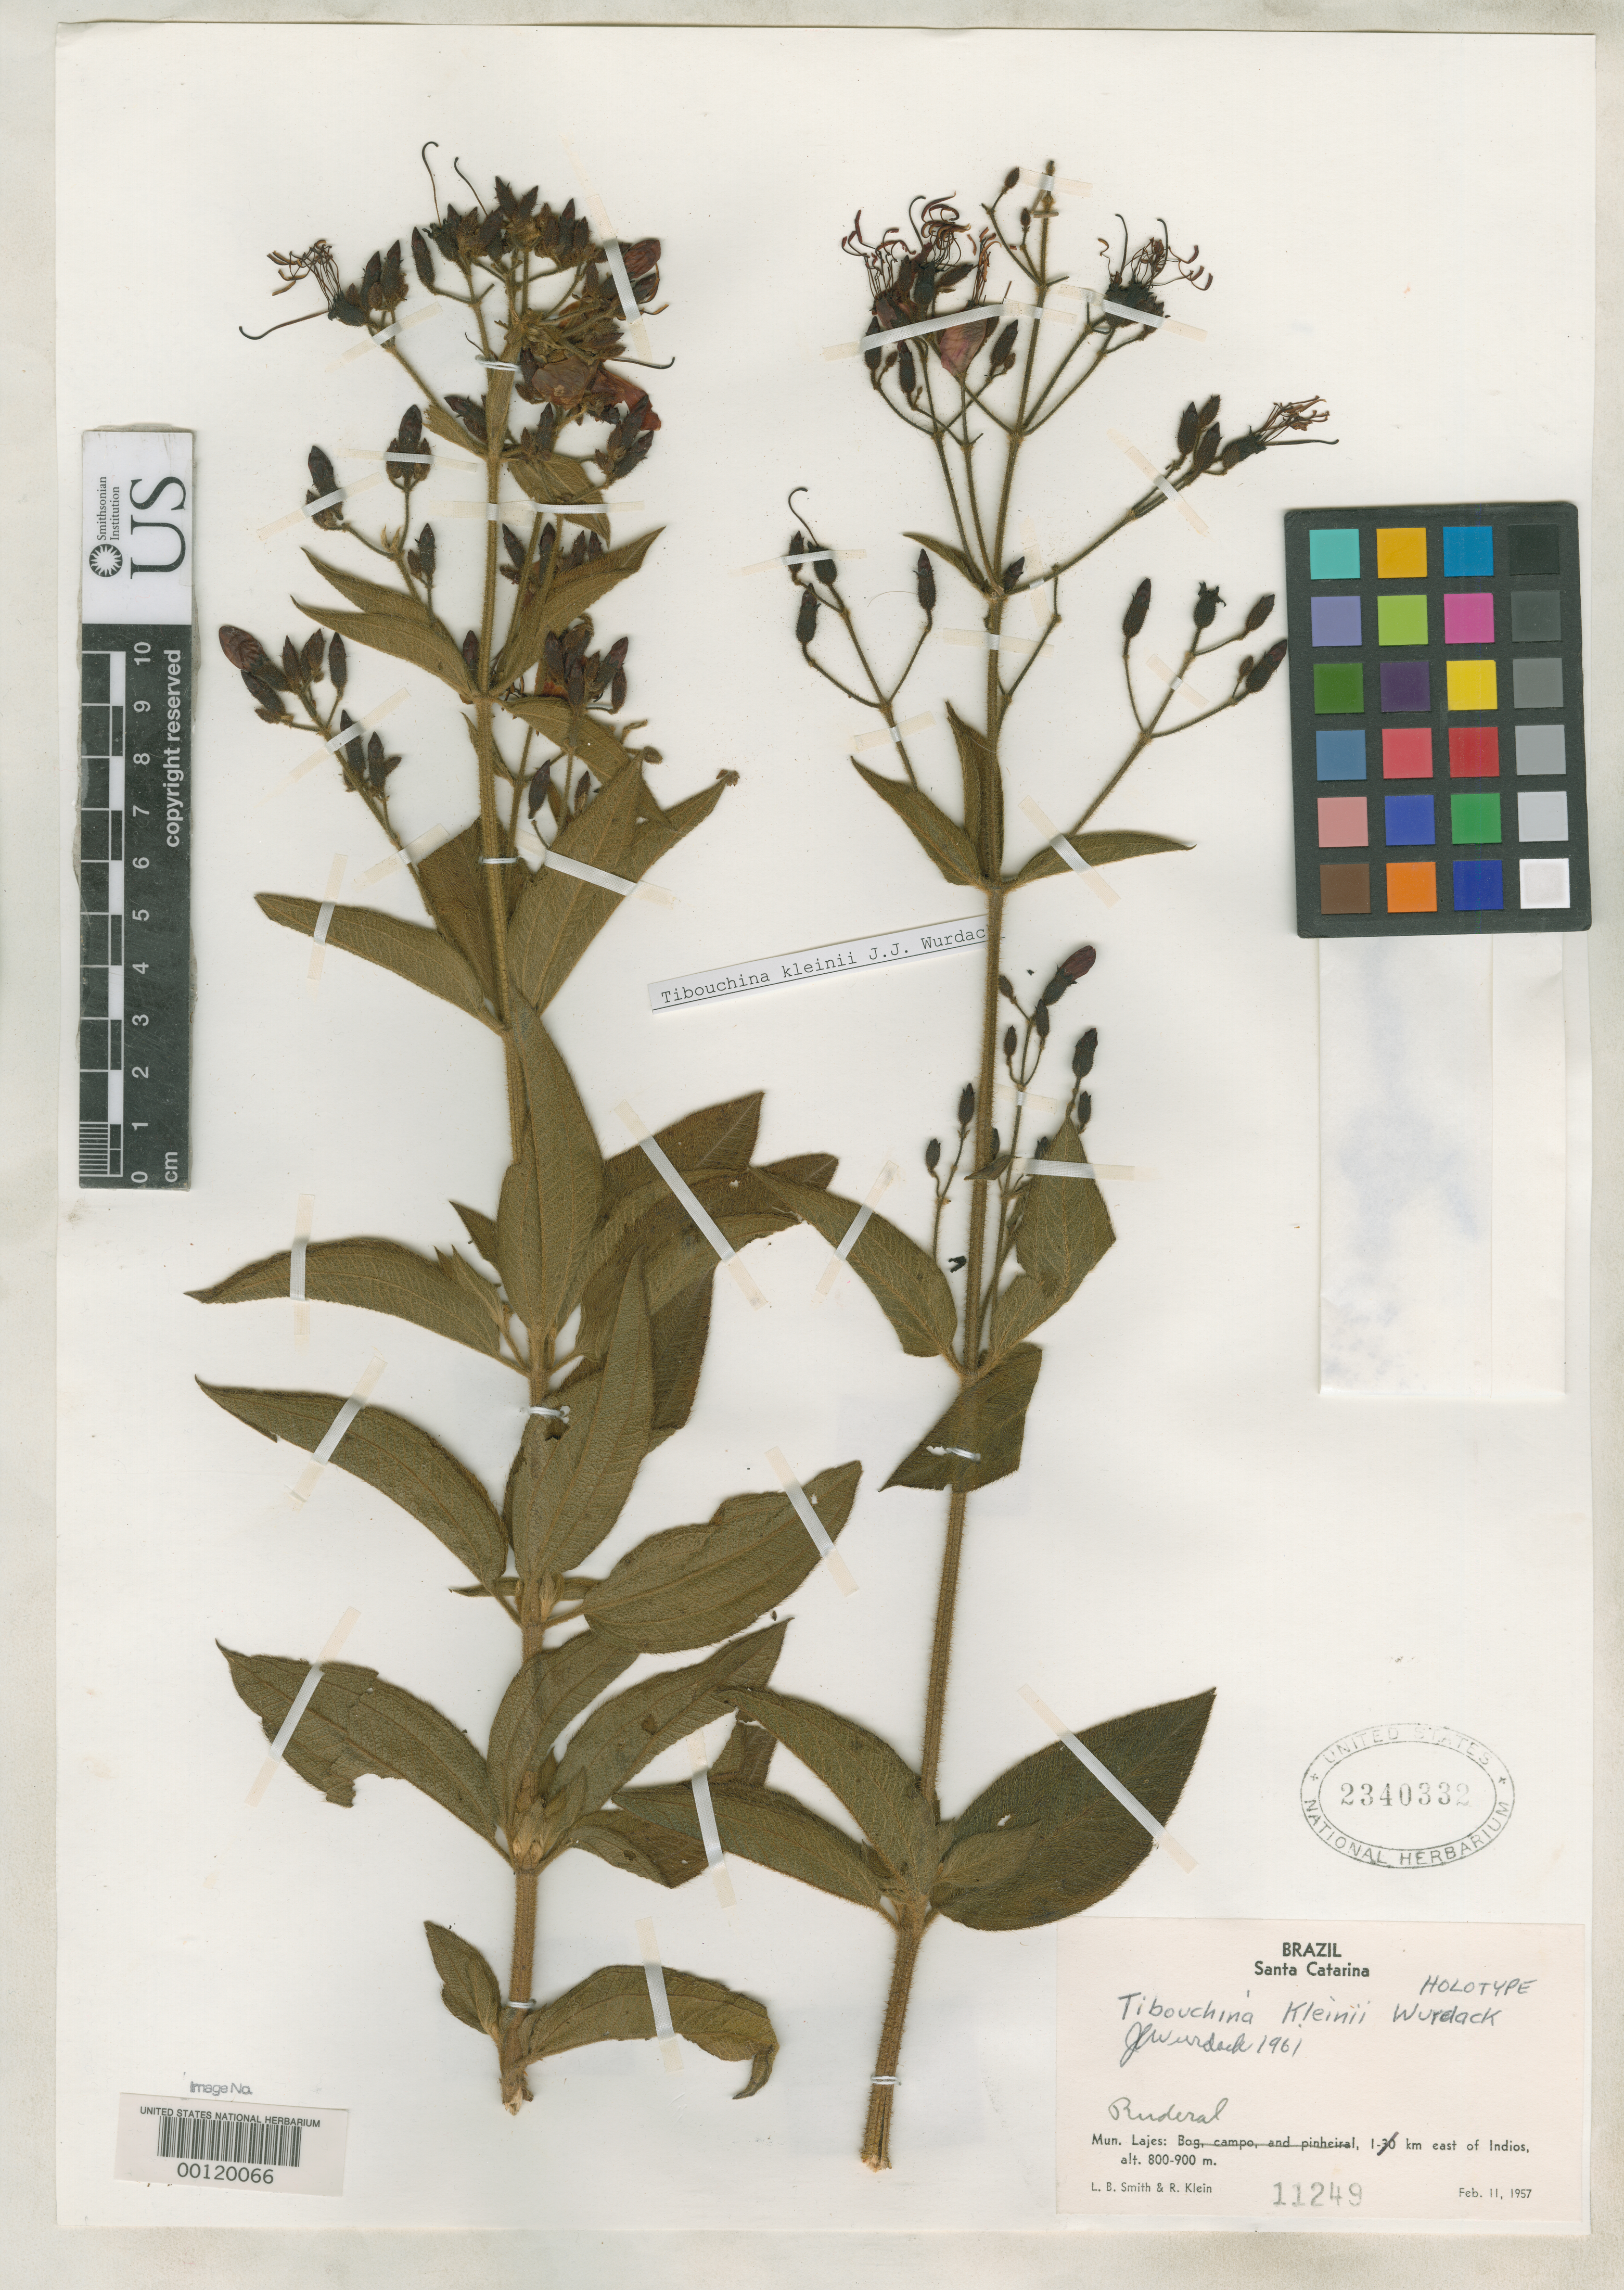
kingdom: Plantae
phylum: Tracheophyta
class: Magnoliopsida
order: Myrtales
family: Melastomataceae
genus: Tibouchina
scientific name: Tibouchina kleinii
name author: Wurdack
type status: Holotype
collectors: L. Smith & R. M. Klein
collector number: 11249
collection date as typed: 11 Feb 1957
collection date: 1957-02-11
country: Brazil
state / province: Santa Catarina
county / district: Lajes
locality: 1 km. E of Indios.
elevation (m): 800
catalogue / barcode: US 2340332